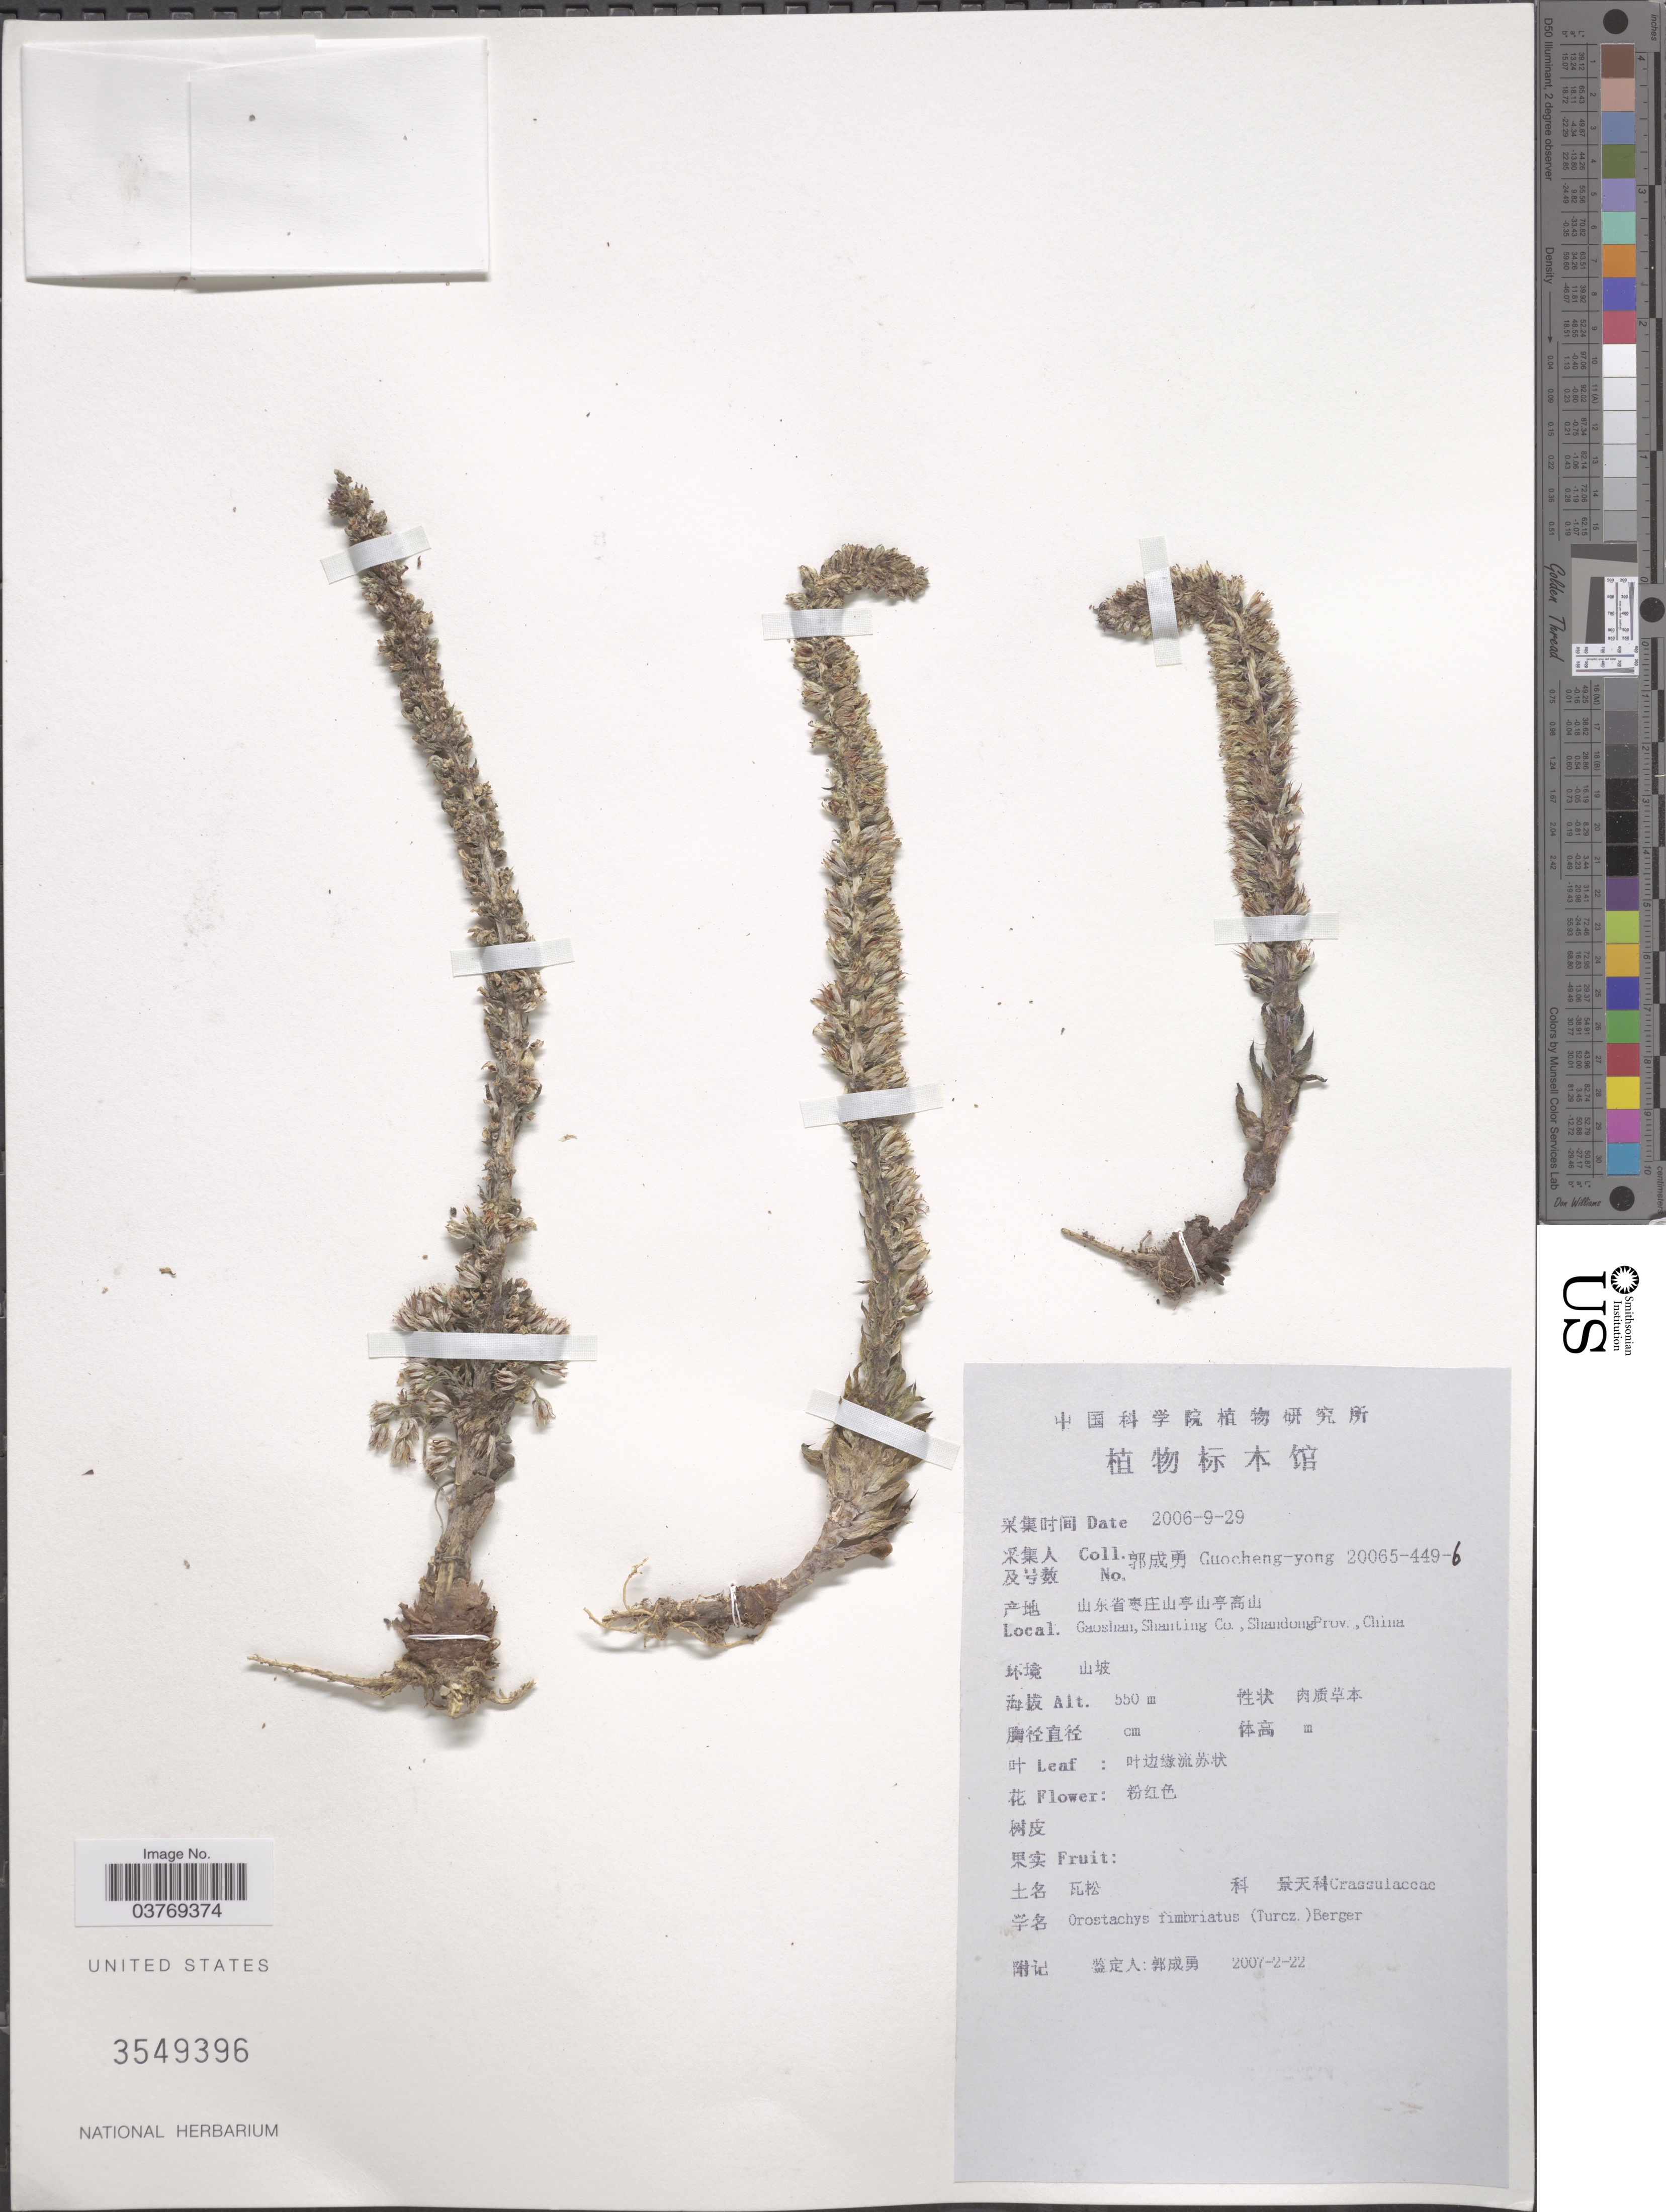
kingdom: Plantae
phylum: Tracheophyta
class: Magnoliopsida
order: Saxifragales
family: Crassulaceae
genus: Orostachys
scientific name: Orostachys fimbriata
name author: (Turcz.) A. Berger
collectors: Guo cheng-yong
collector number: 20065-449-6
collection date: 2006-09-29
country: China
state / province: Shandong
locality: Gaoshan, Shanting Co.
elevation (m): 550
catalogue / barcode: US 3549396